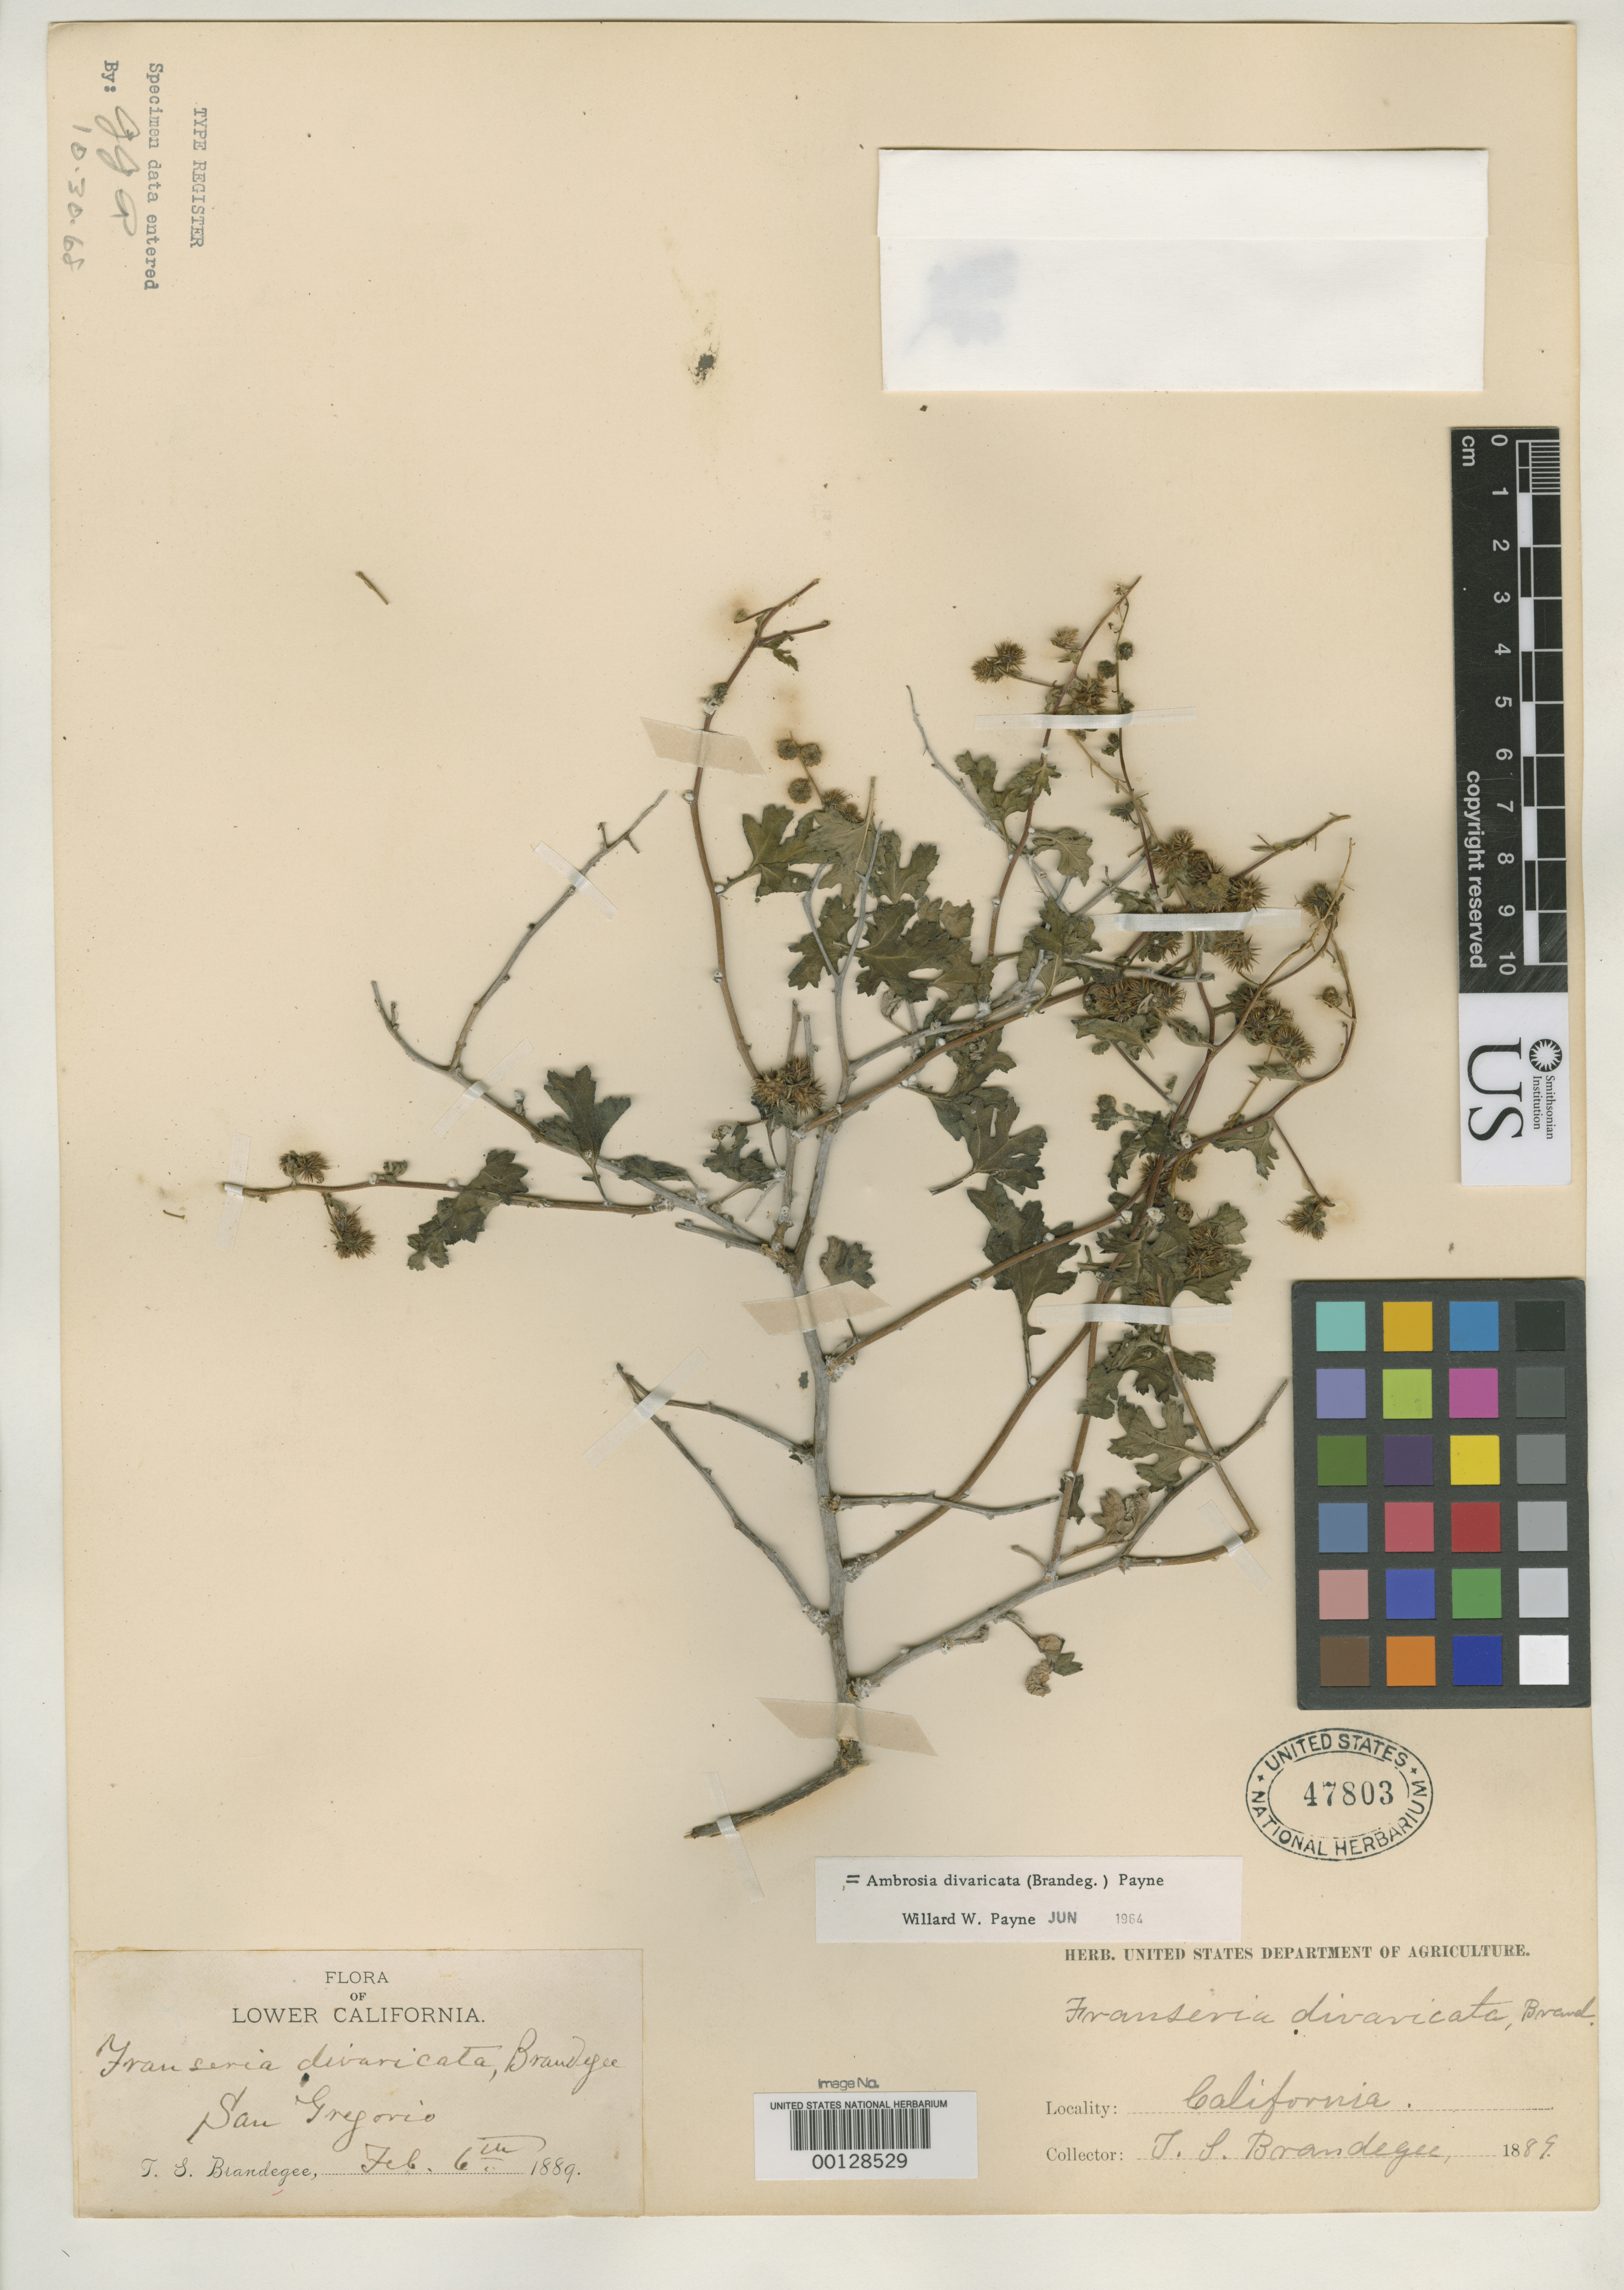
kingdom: Plantae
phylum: Tracheophyta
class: Magnoliopsida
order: Asterales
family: Asteraceae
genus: Franseria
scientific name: Franseria divaricata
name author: Brandegee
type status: Possible Isotype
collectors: T. S. Brandegee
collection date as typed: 06 Feb 1889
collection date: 1889-02-06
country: Mexico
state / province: Baja California Sur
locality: San Gregorio.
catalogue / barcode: US 47803